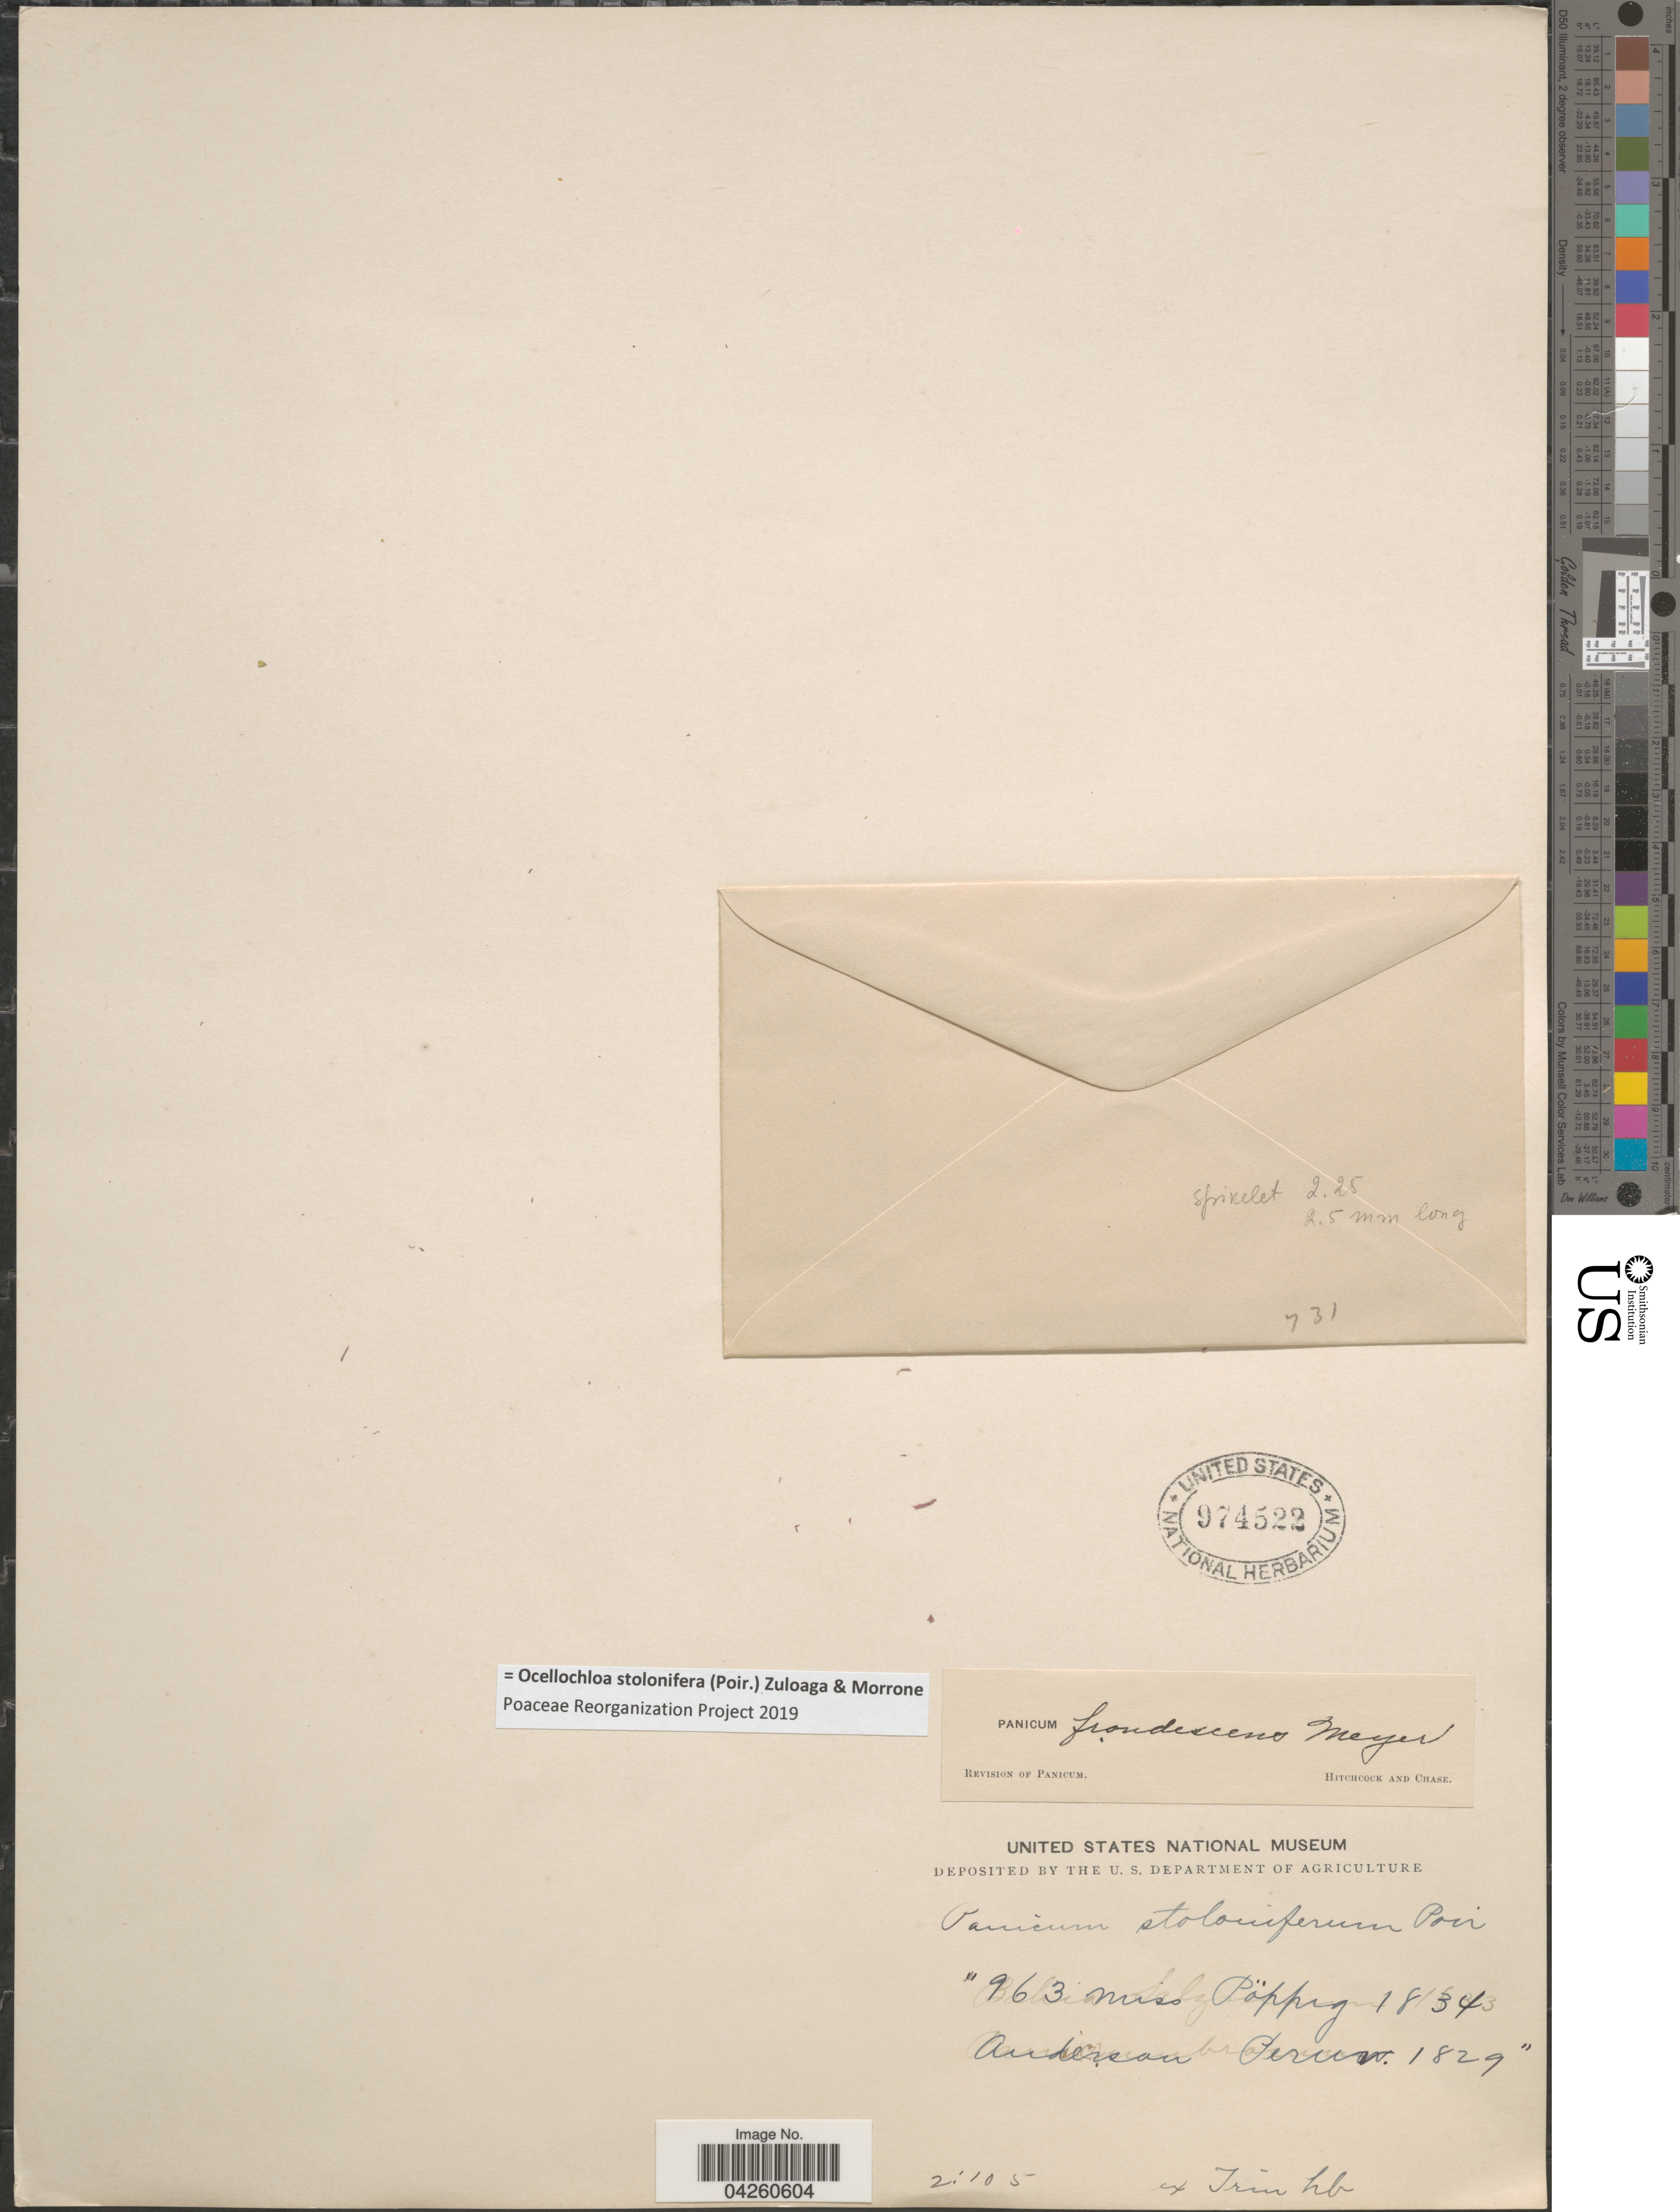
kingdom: Plantae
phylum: Tracheophyta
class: Liliopsida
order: Poales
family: Poaceae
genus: Ocellochloa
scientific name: Ocellochloa stolonifera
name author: (Poir.) Zuloaga & Morrone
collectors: -- Anderson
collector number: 963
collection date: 1829/1834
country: Peru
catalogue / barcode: US 974522